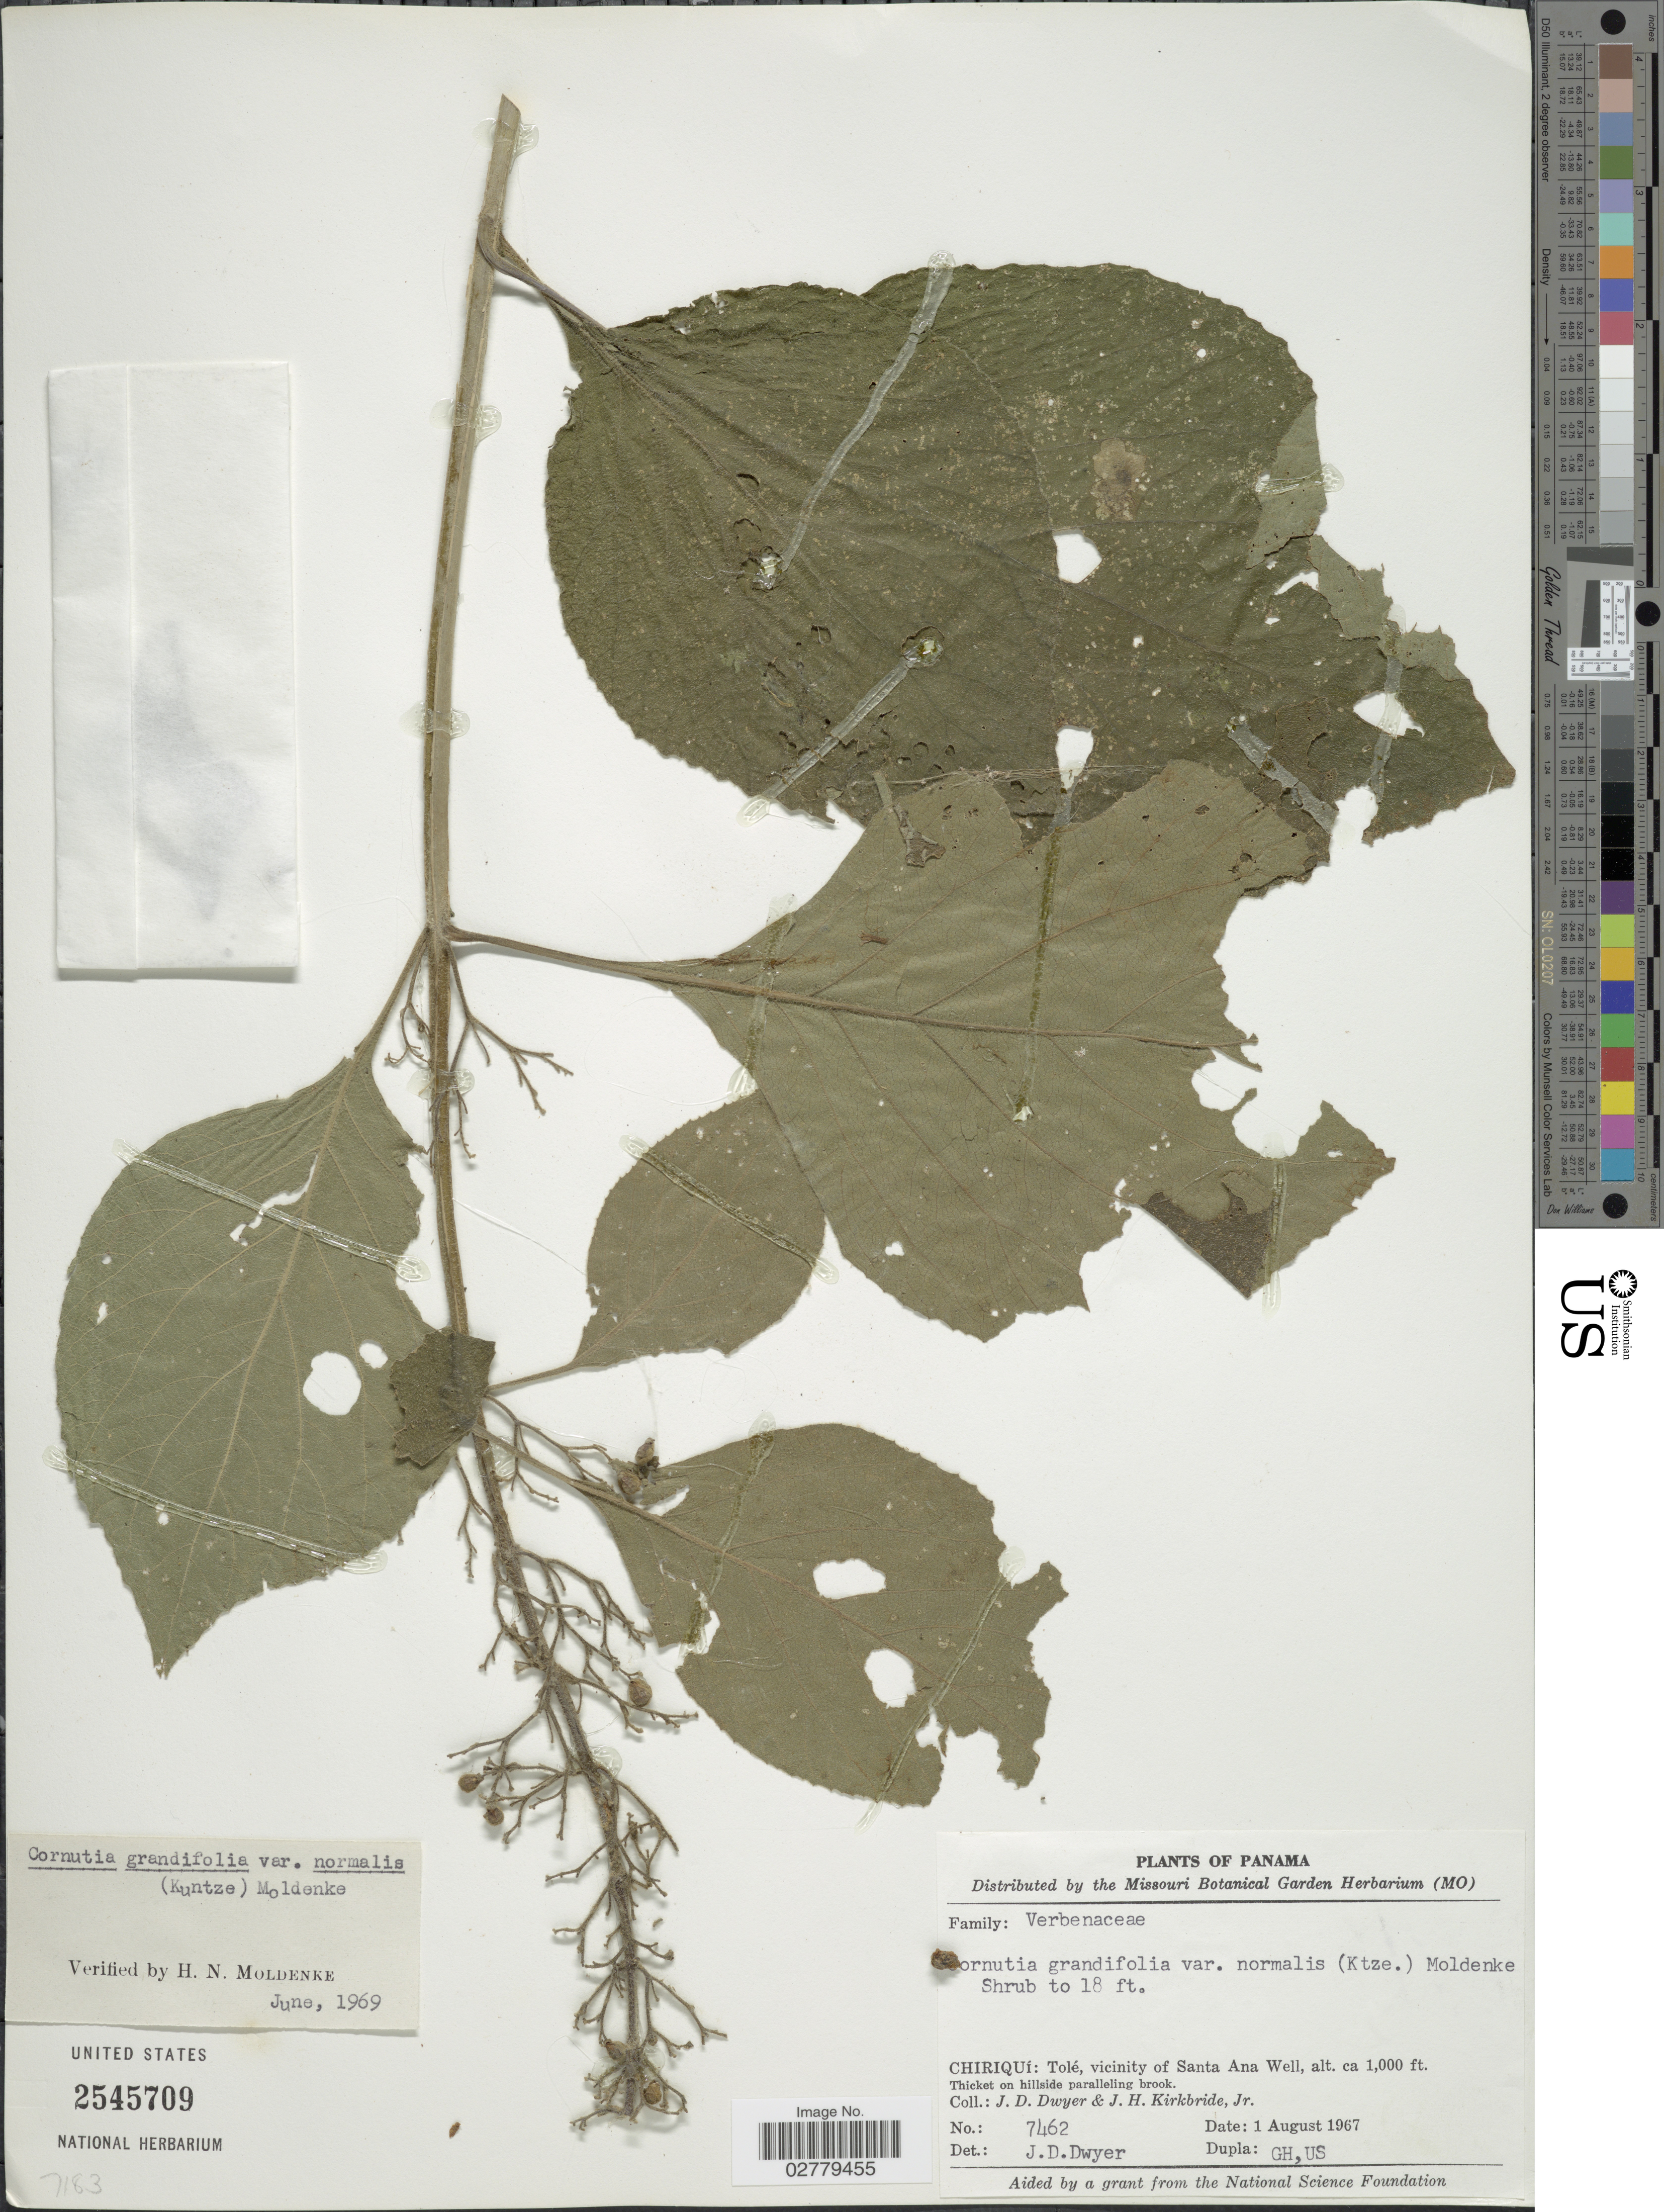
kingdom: Plantae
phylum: Tracheophyta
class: Magnoliopsida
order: Lamiales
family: Lamiaceae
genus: Cornutia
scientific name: Cornutia grandifolia var. normalis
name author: Moldenke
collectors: J. D. Dwyer & J. H. Kirkbride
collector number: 7462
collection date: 1967-08-01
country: Panama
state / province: Chiriqui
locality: Tolé, vicinity of Santa Ana Well.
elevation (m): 305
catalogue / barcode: US 2545709